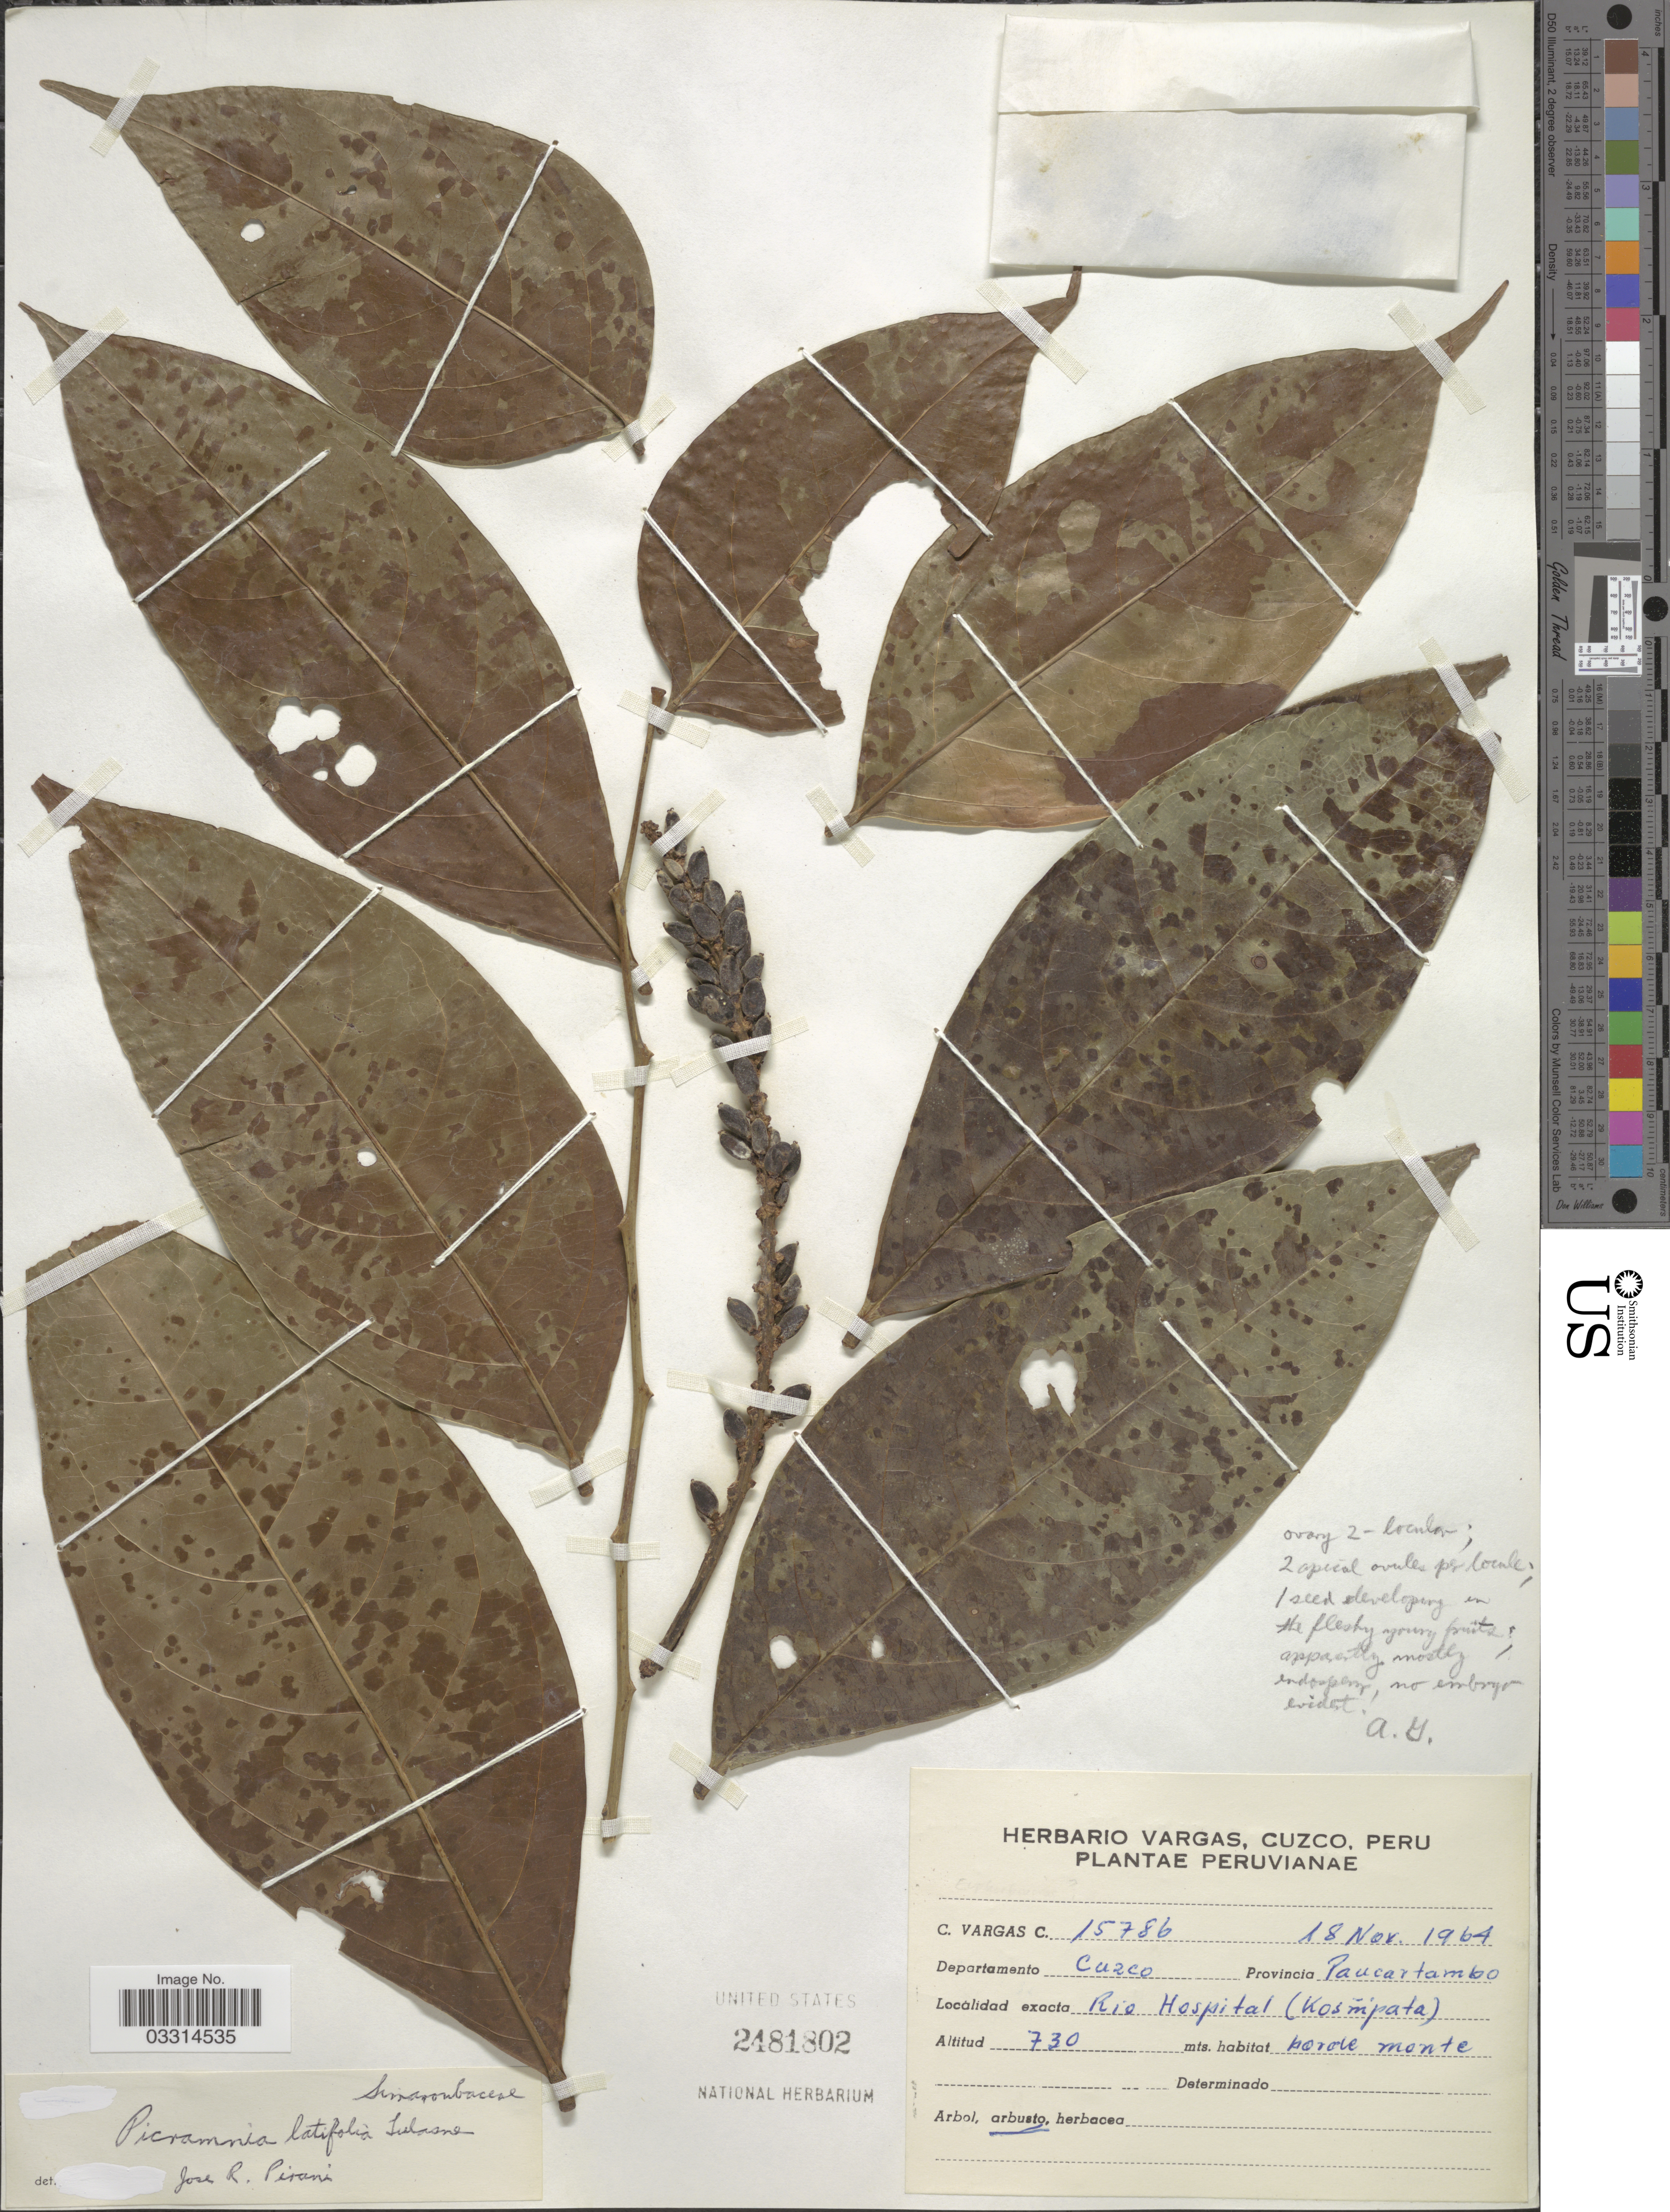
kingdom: Plantae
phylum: Tracheophyta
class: Magnoliopsida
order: Picramniales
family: Picramniaceae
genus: Picramnia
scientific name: Picramnia latifolia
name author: Tul.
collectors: C. Vargas Calderón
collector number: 15786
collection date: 1964-11-18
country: Peru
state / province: Cusco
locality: Departamento Cuzco. Provincia Paucartambo. Rio Hospital (Kosñipata).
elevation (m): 730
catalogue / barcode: US 2481802